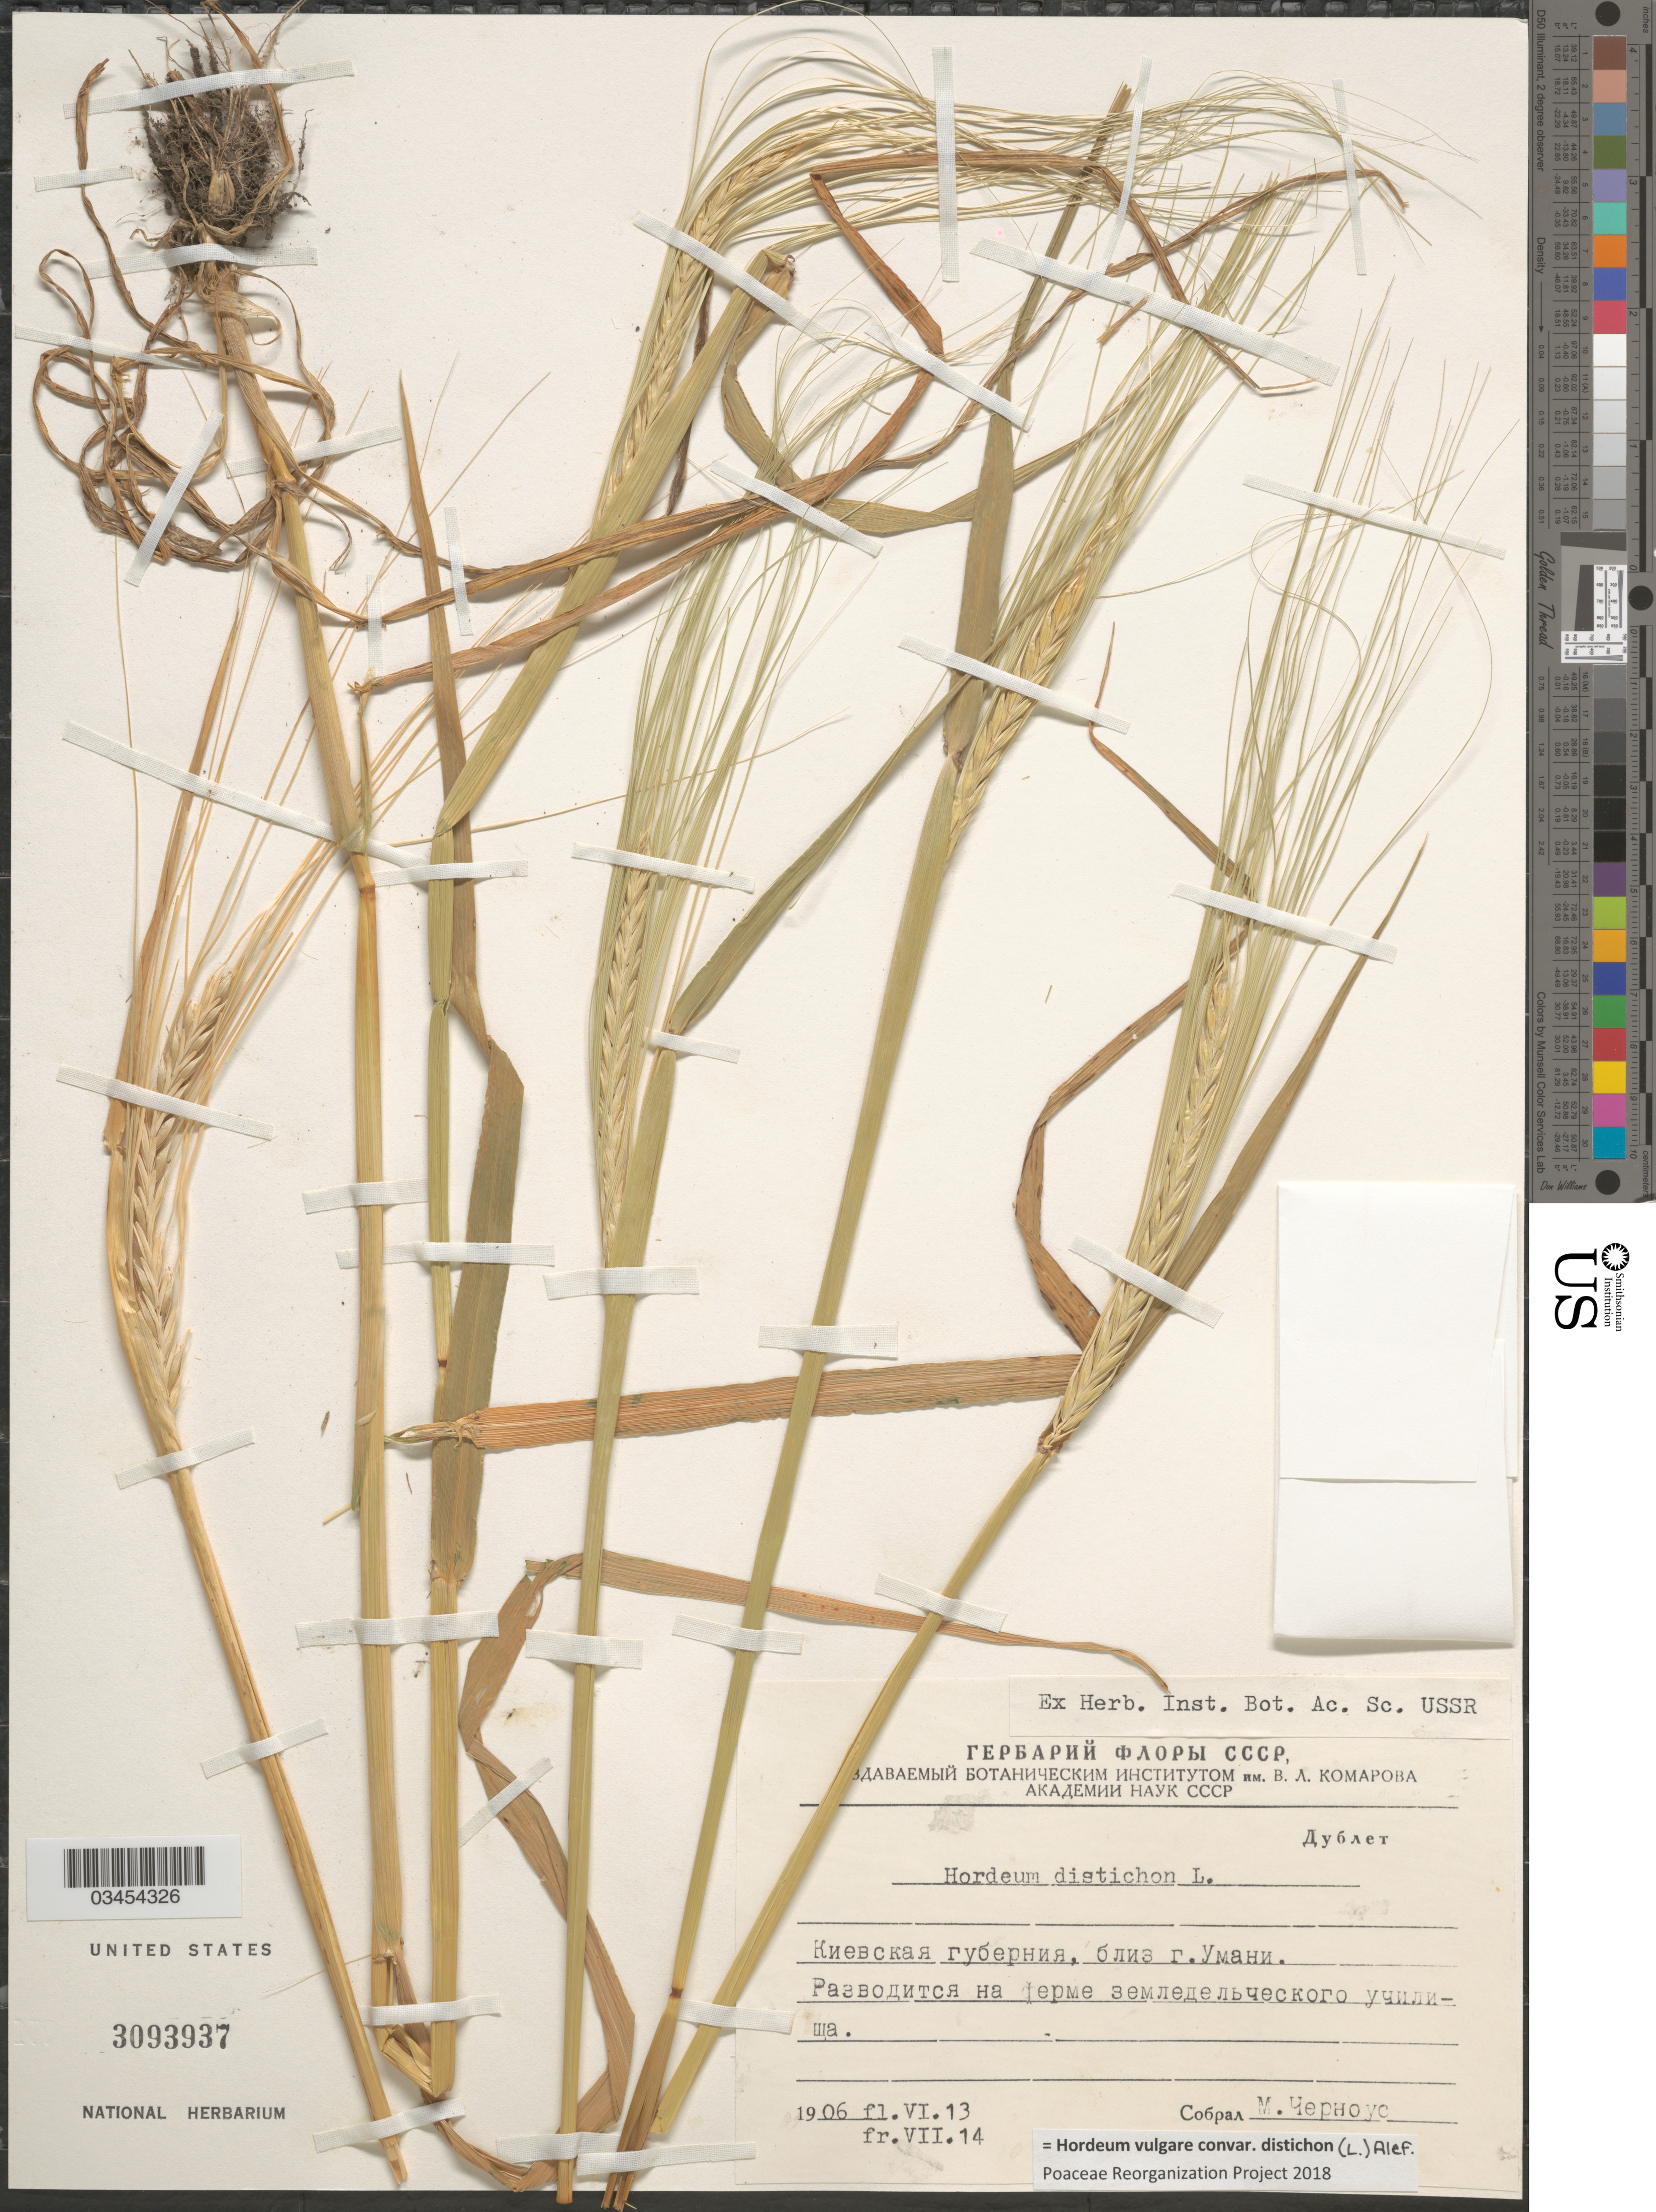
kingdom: Plantae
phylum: Tracheophyta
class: Liliopsida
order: Poales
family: Poaceae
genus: Hordeum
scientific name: Hordeum vulgare convar distichon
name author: (L.) Alef.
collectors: M. Chernousov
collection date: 1906-06-13/1906-07-14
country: Ukraine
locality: Near Uman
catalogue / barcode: US 3093937